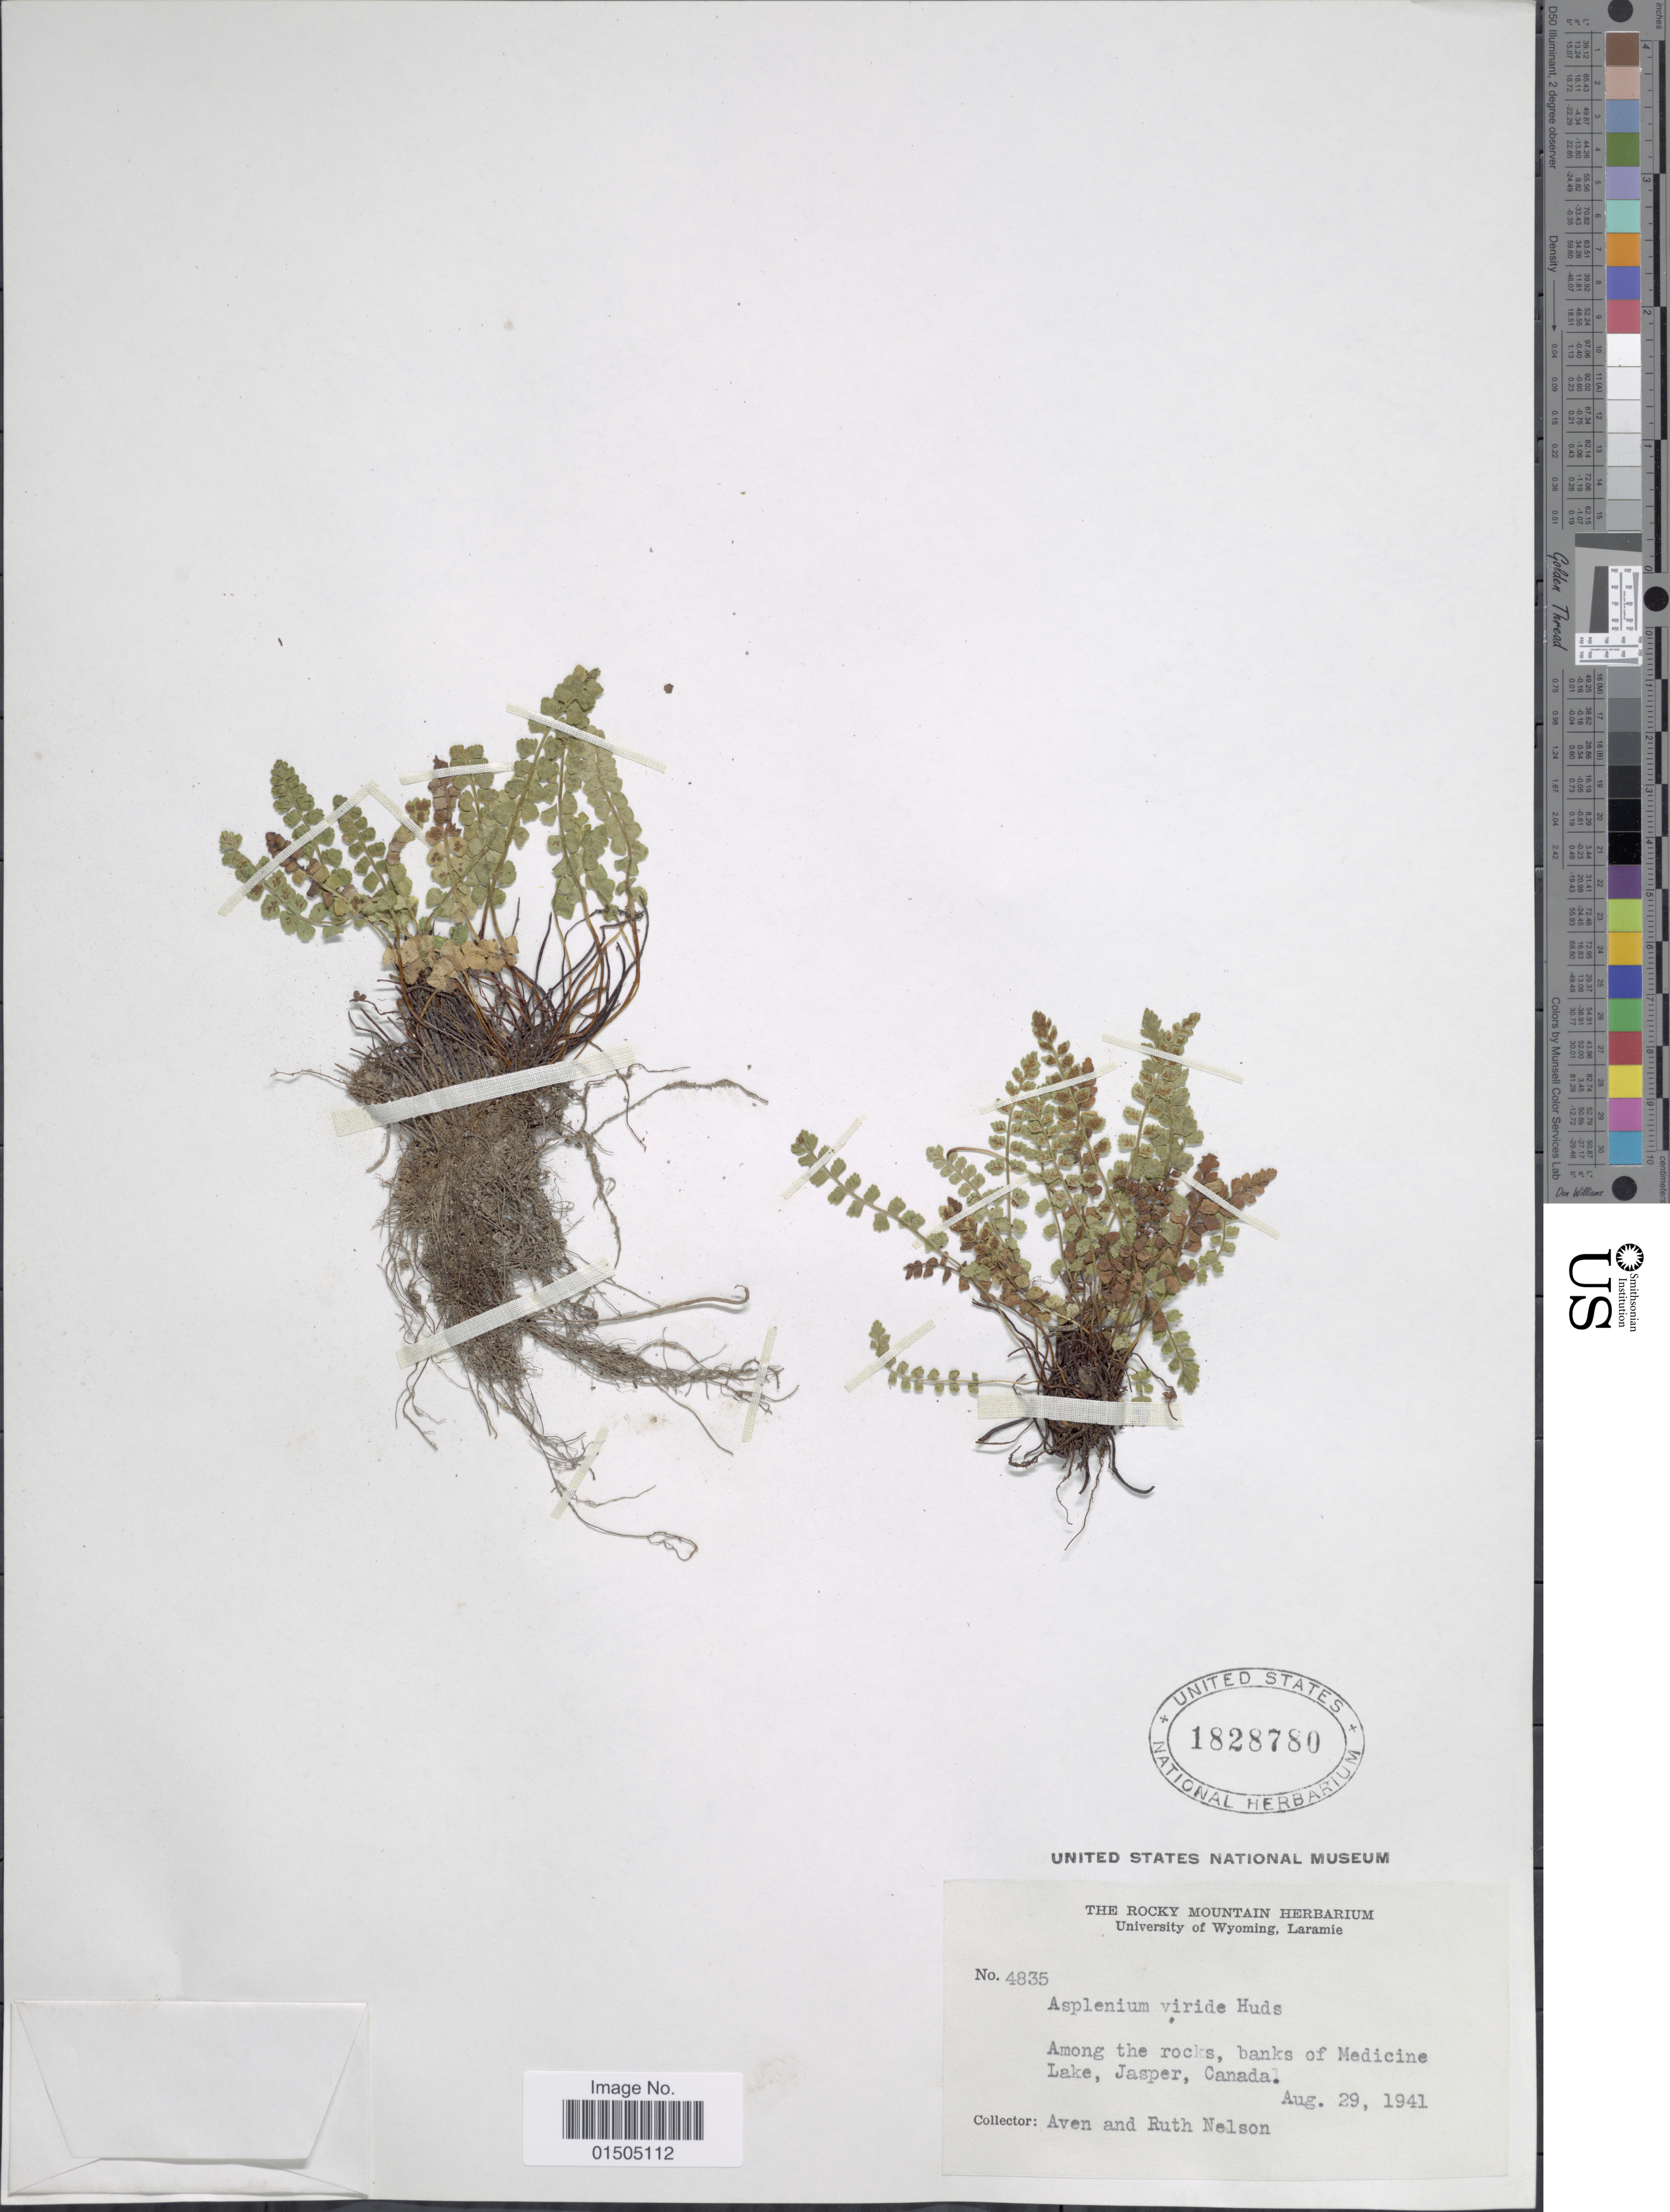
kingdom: Plantae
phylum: Tracheophyta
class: Polypodiopsida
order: Polypodiales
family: Aspleniaceae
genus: Asplenium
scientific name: Asplenium trichomanes-ramosum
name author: L.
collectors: A. Nelson & R. A. Nelson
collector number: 4835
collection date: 1941-08-29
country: Canada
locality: Among the rocks, banks of Medicine Lake, Jasper.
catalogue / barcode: US 1828780